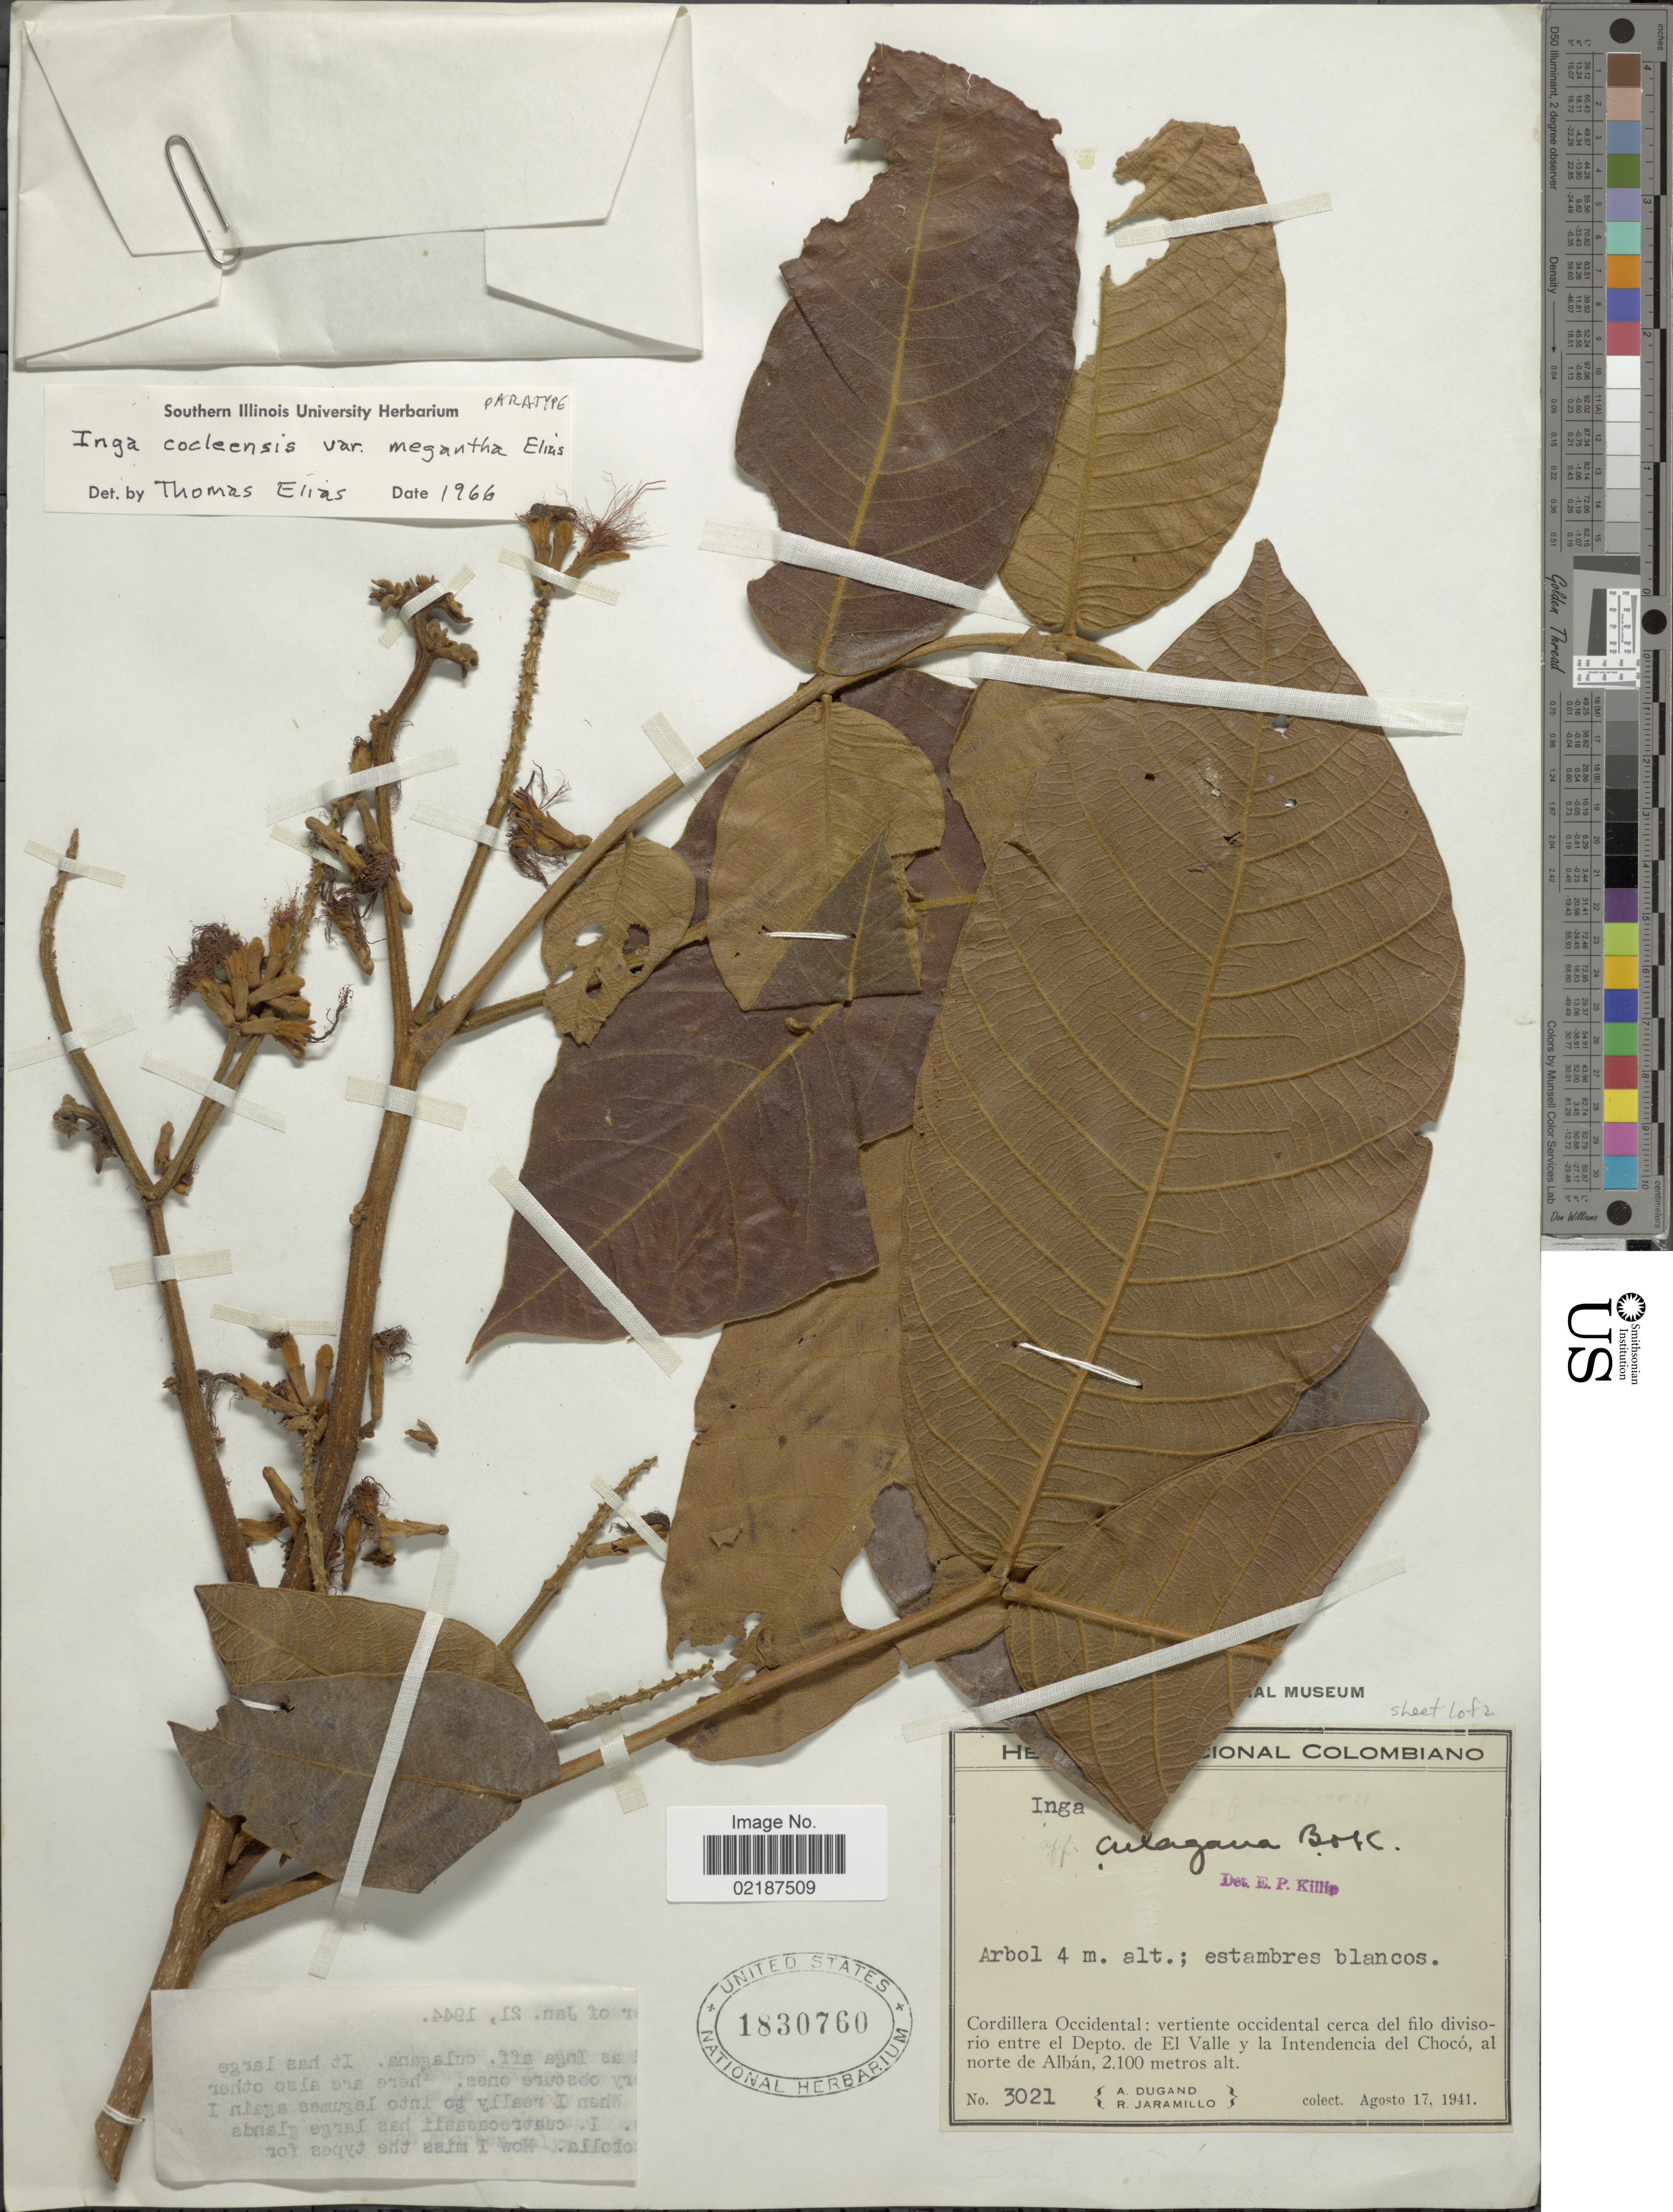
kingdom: Plantae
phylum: Tracheophyta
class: Magnoliopsida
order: Fabales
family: Fabaceae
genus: Inga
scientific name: Inga cocleensis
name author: Pittier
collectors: A. Dugand & R. Jaramillo M.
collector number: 3021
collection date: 1941-08-17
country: Colombia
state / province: Chocó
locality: Cordillera Occidental: vertiente occidental cerca del filo divisonario entre el Depto. El Valle y la Intendencia del Choco, al norte de Alban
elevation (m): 2100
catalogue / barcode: US 1830760